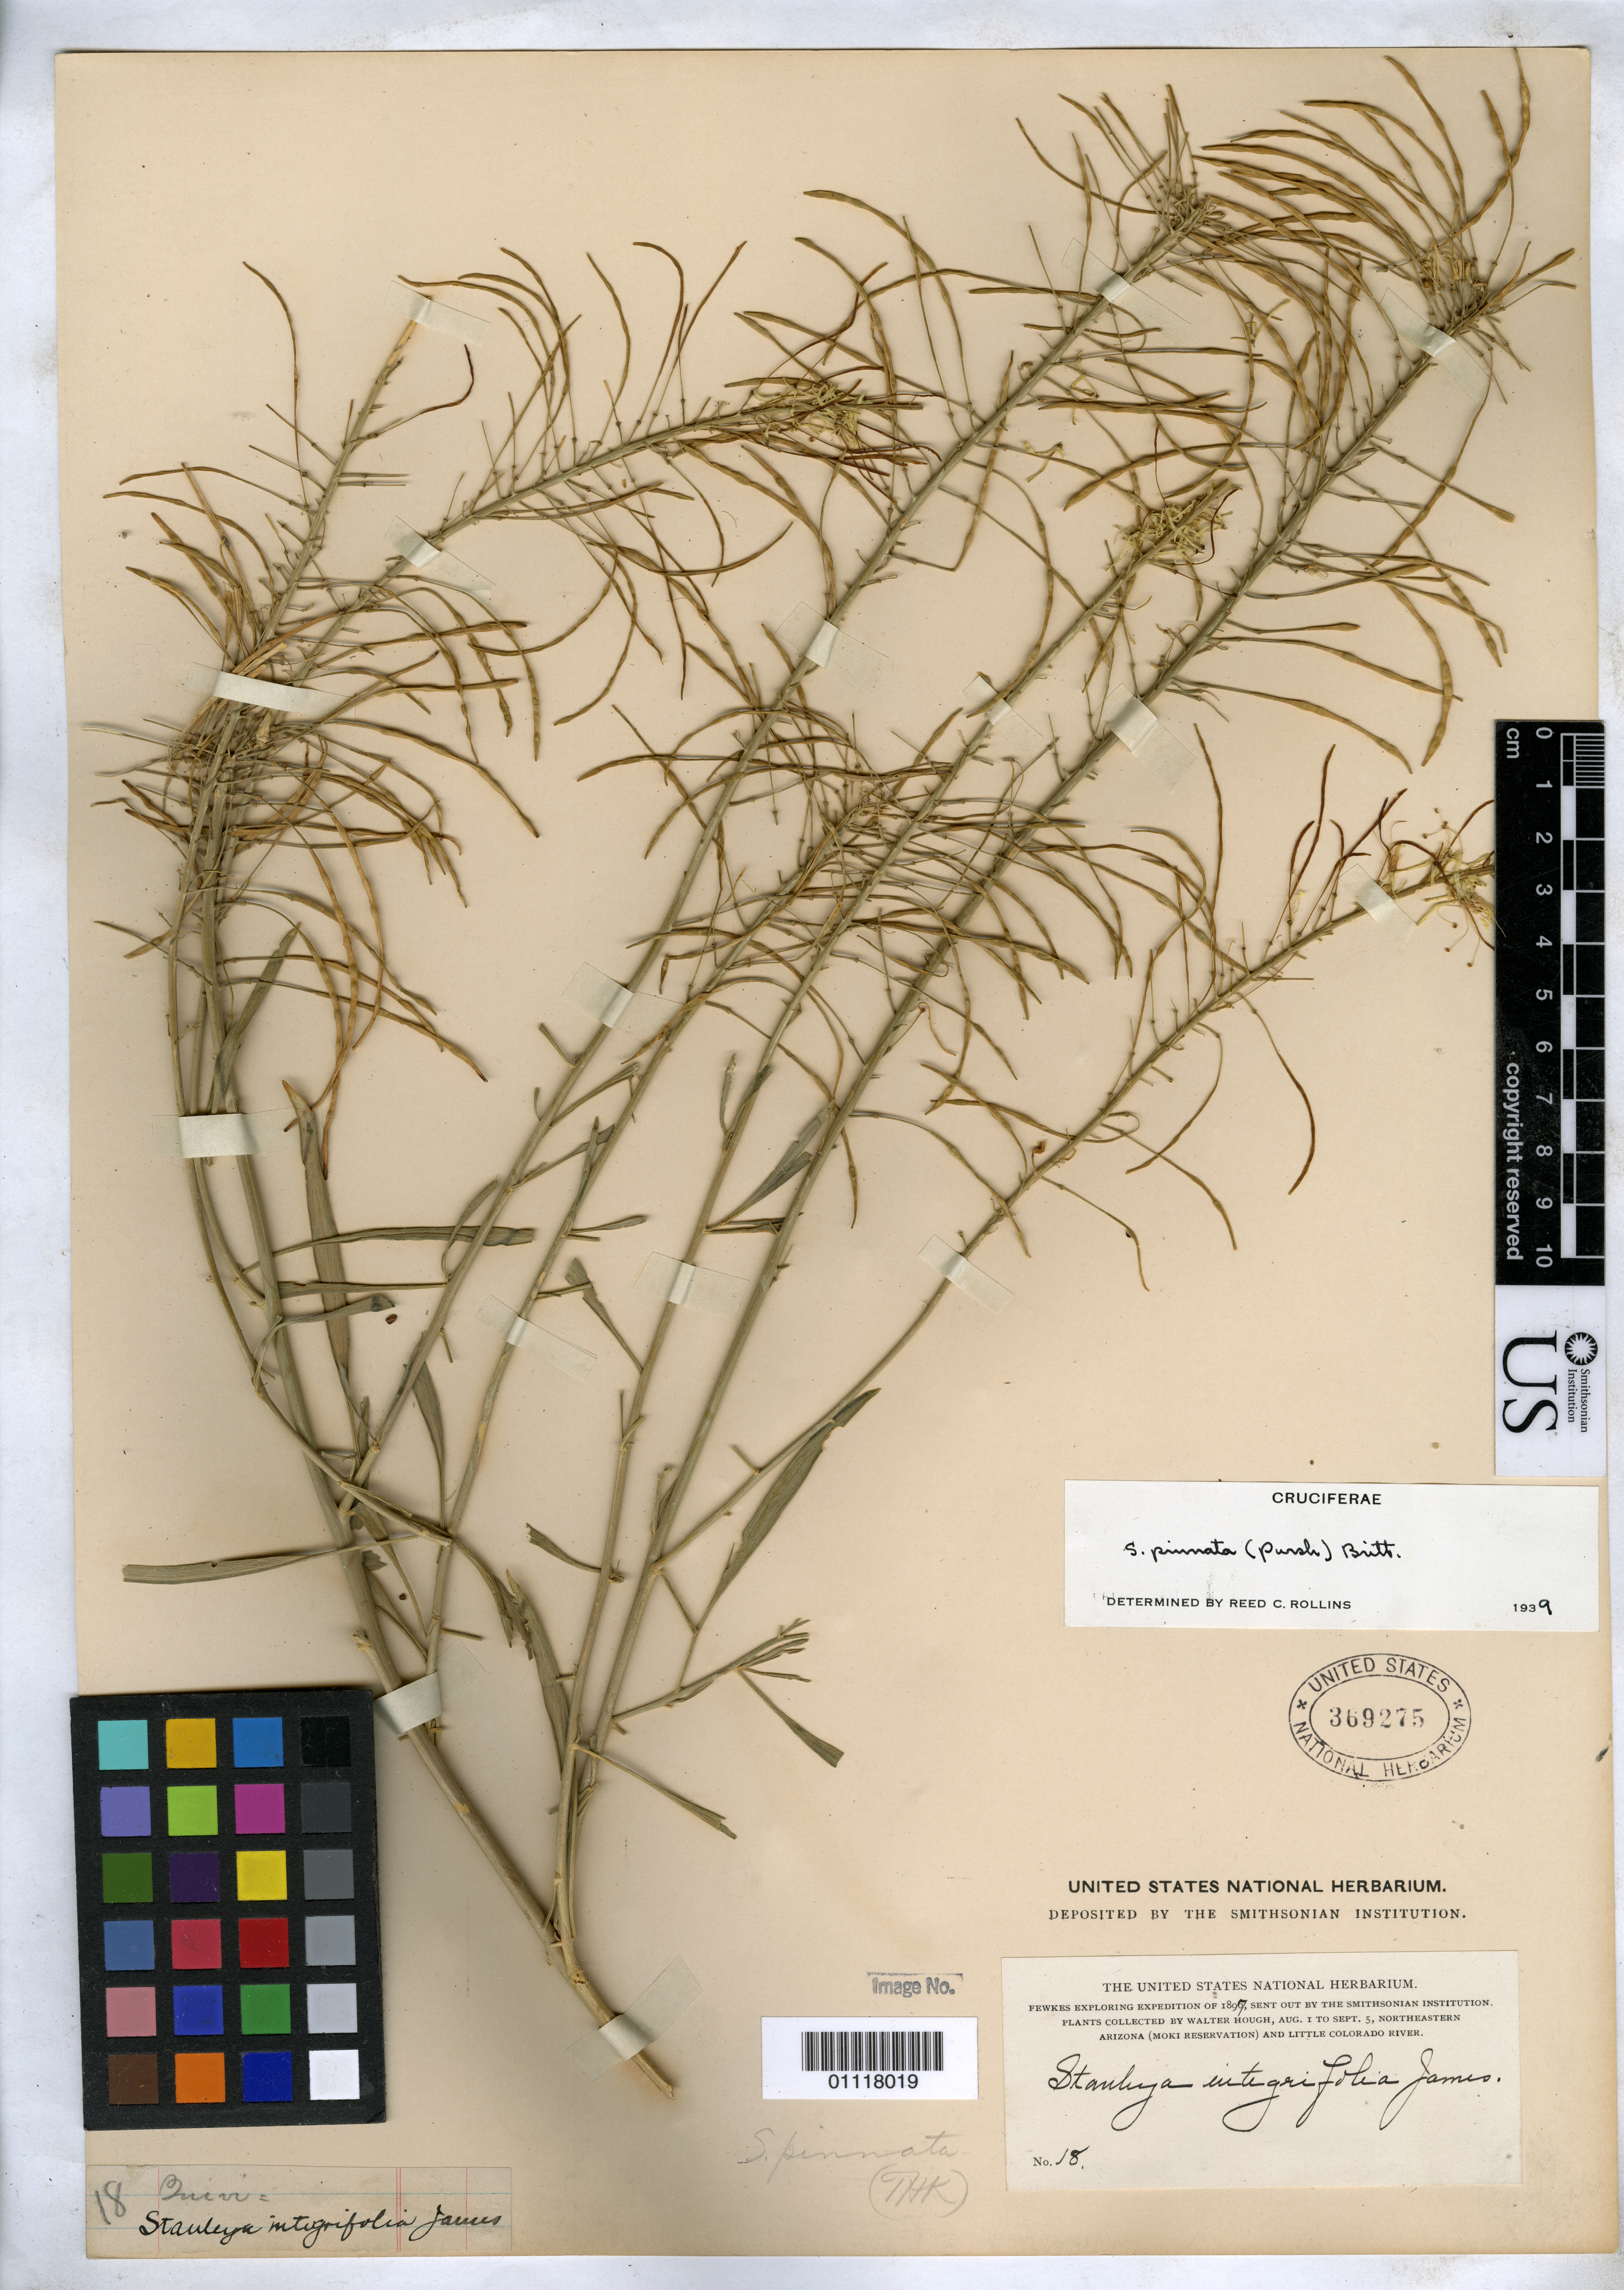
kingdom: Plantae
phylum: Tracheophyta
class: Magnoliopsida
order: Brassicales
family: Brassicaceae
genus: Stanleya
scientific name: Stanleya pinnata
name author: (Pursh) Britton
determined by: Rollins, Reed C., (GH), Harvard University Herbaria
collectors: W. Hough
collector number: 18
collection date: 1897-08-01/1897-09-05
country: United States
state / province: Arizona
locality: Northeastern Arizona (Moki Reservation) and Little Colorado River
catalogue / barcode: US 369275